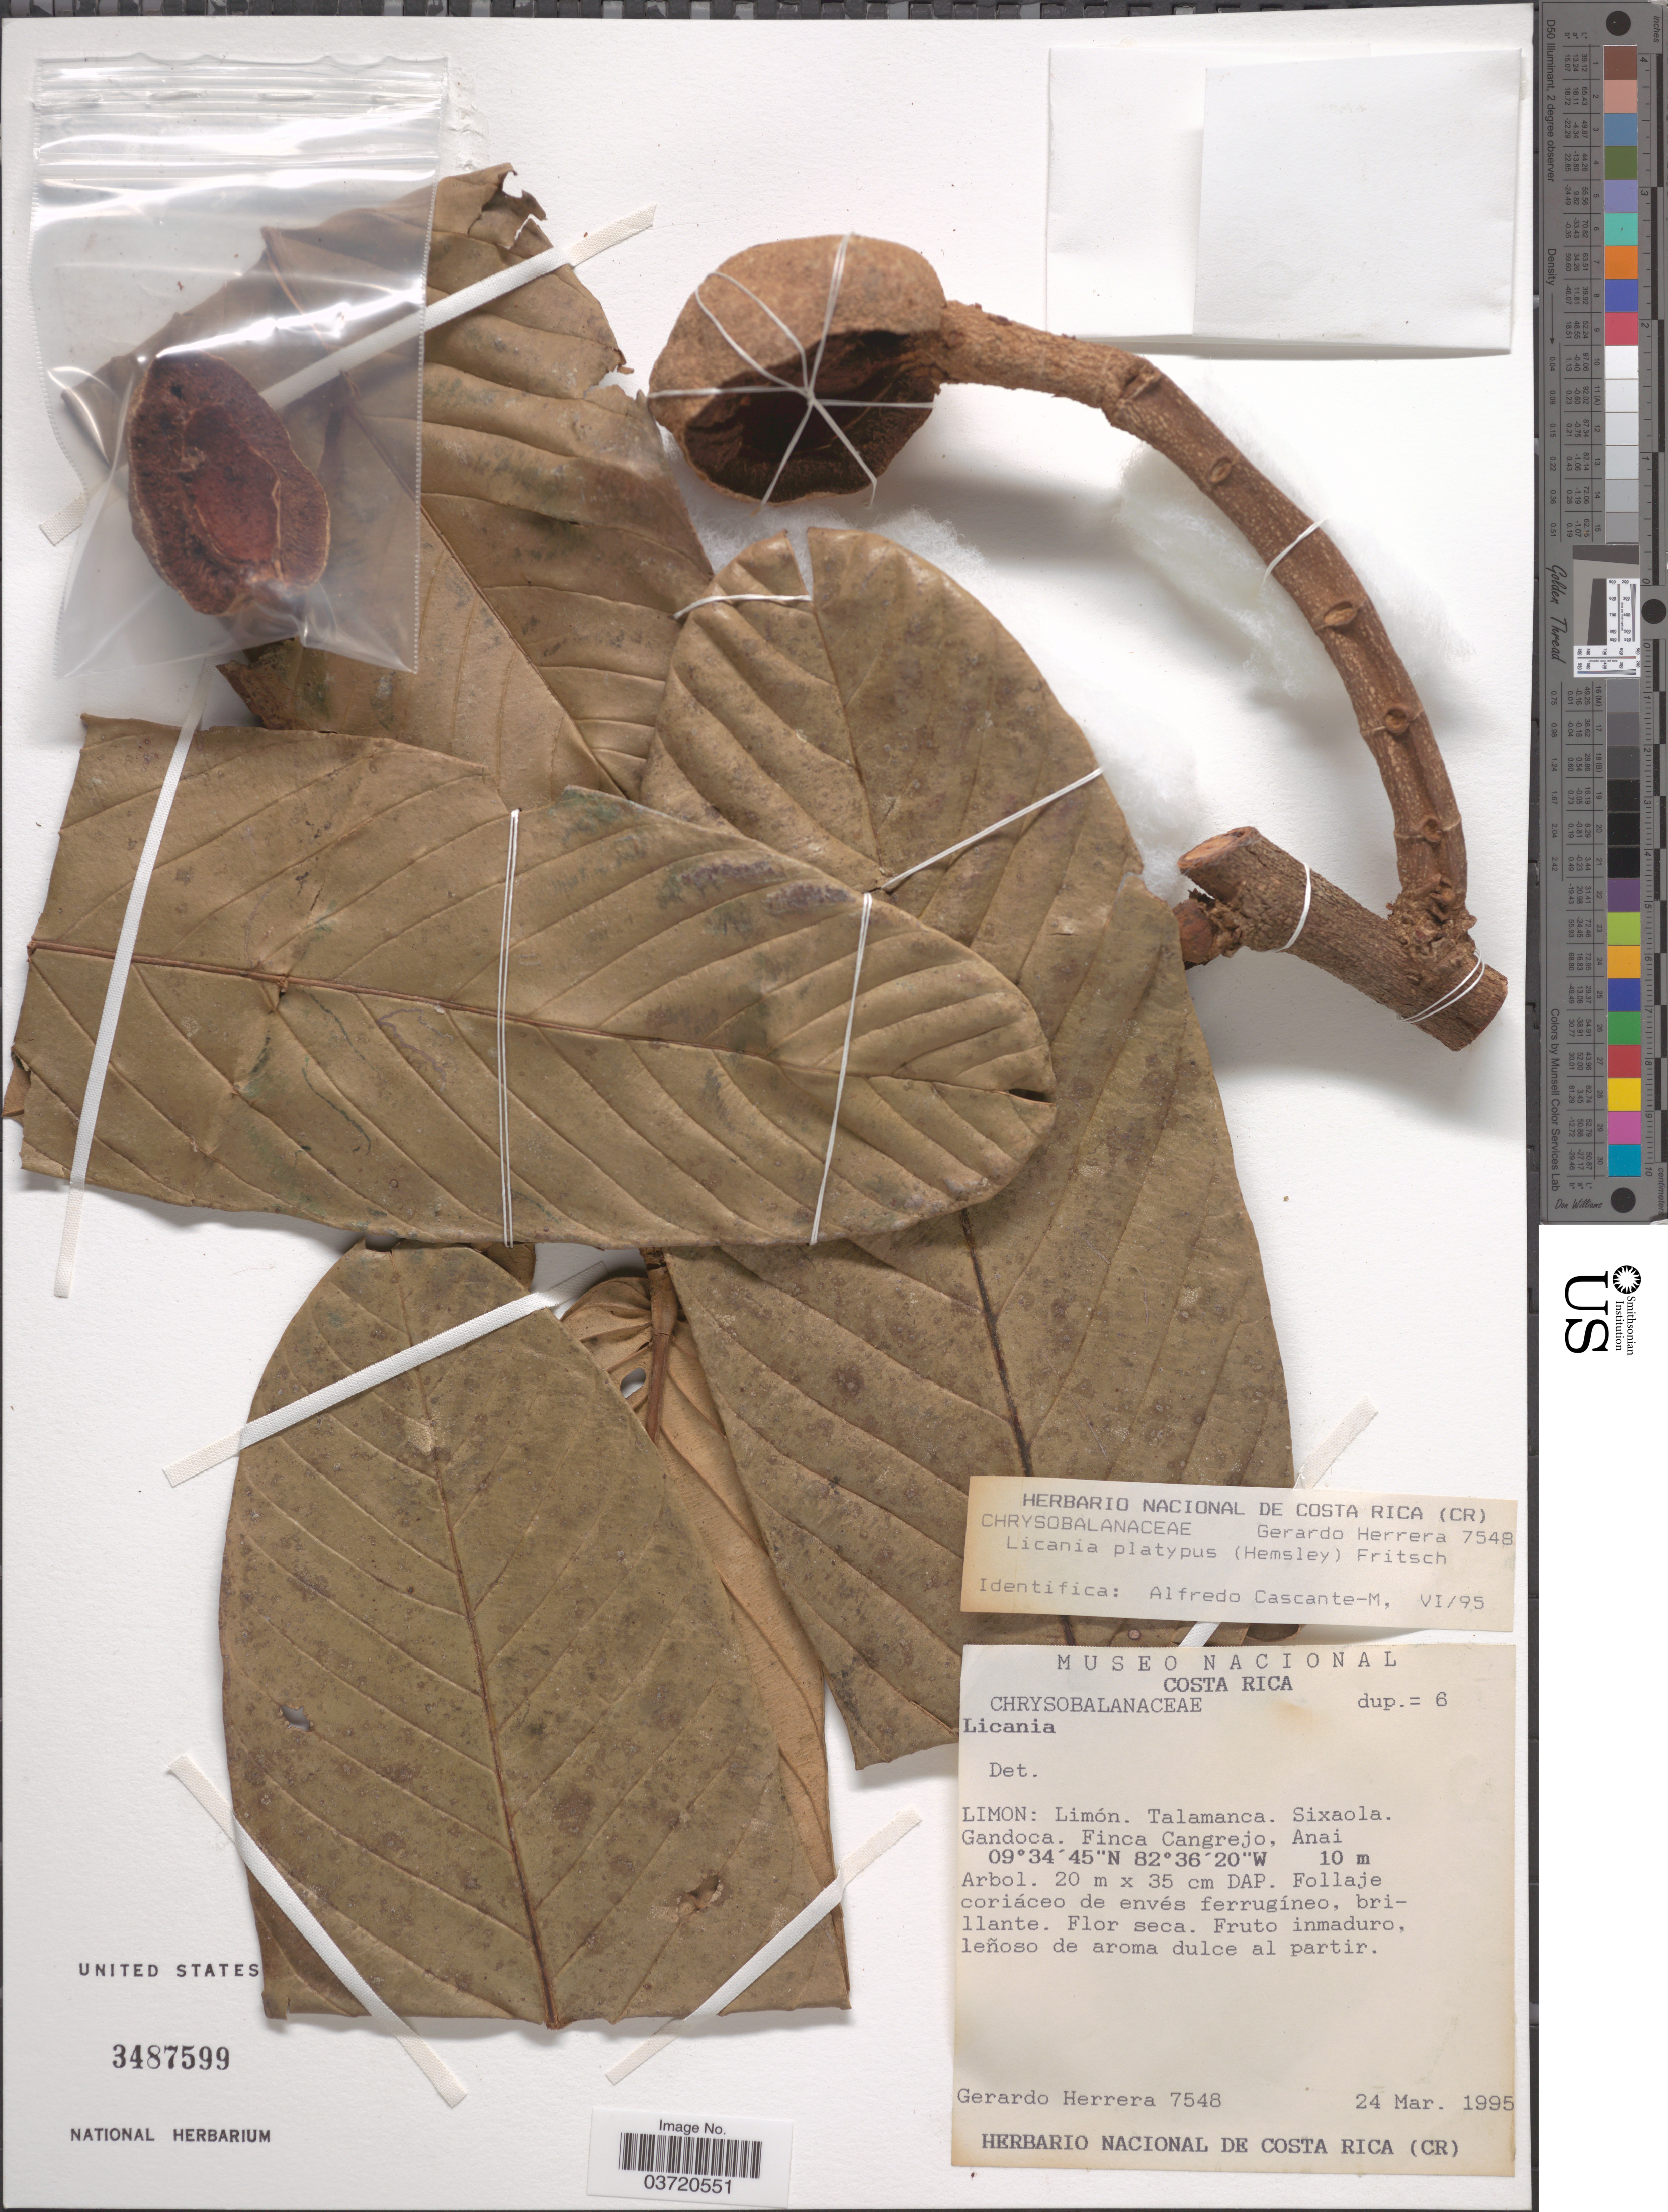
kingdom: Plantae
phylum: Tracheophyta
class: Magnoliopsida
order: Malpighiales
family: Chrysobalanaceae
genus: Moquilea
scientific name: Moquilea platypus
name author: Hemsl.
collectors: G. Herrera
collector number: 7548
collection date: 1995-03-24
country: Costa Rica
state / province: Limón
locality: Limón. Talamanca. Sixaola. Gandoca. Finca Cangrejo, Anai.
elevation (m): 10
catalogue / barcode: US 3487599